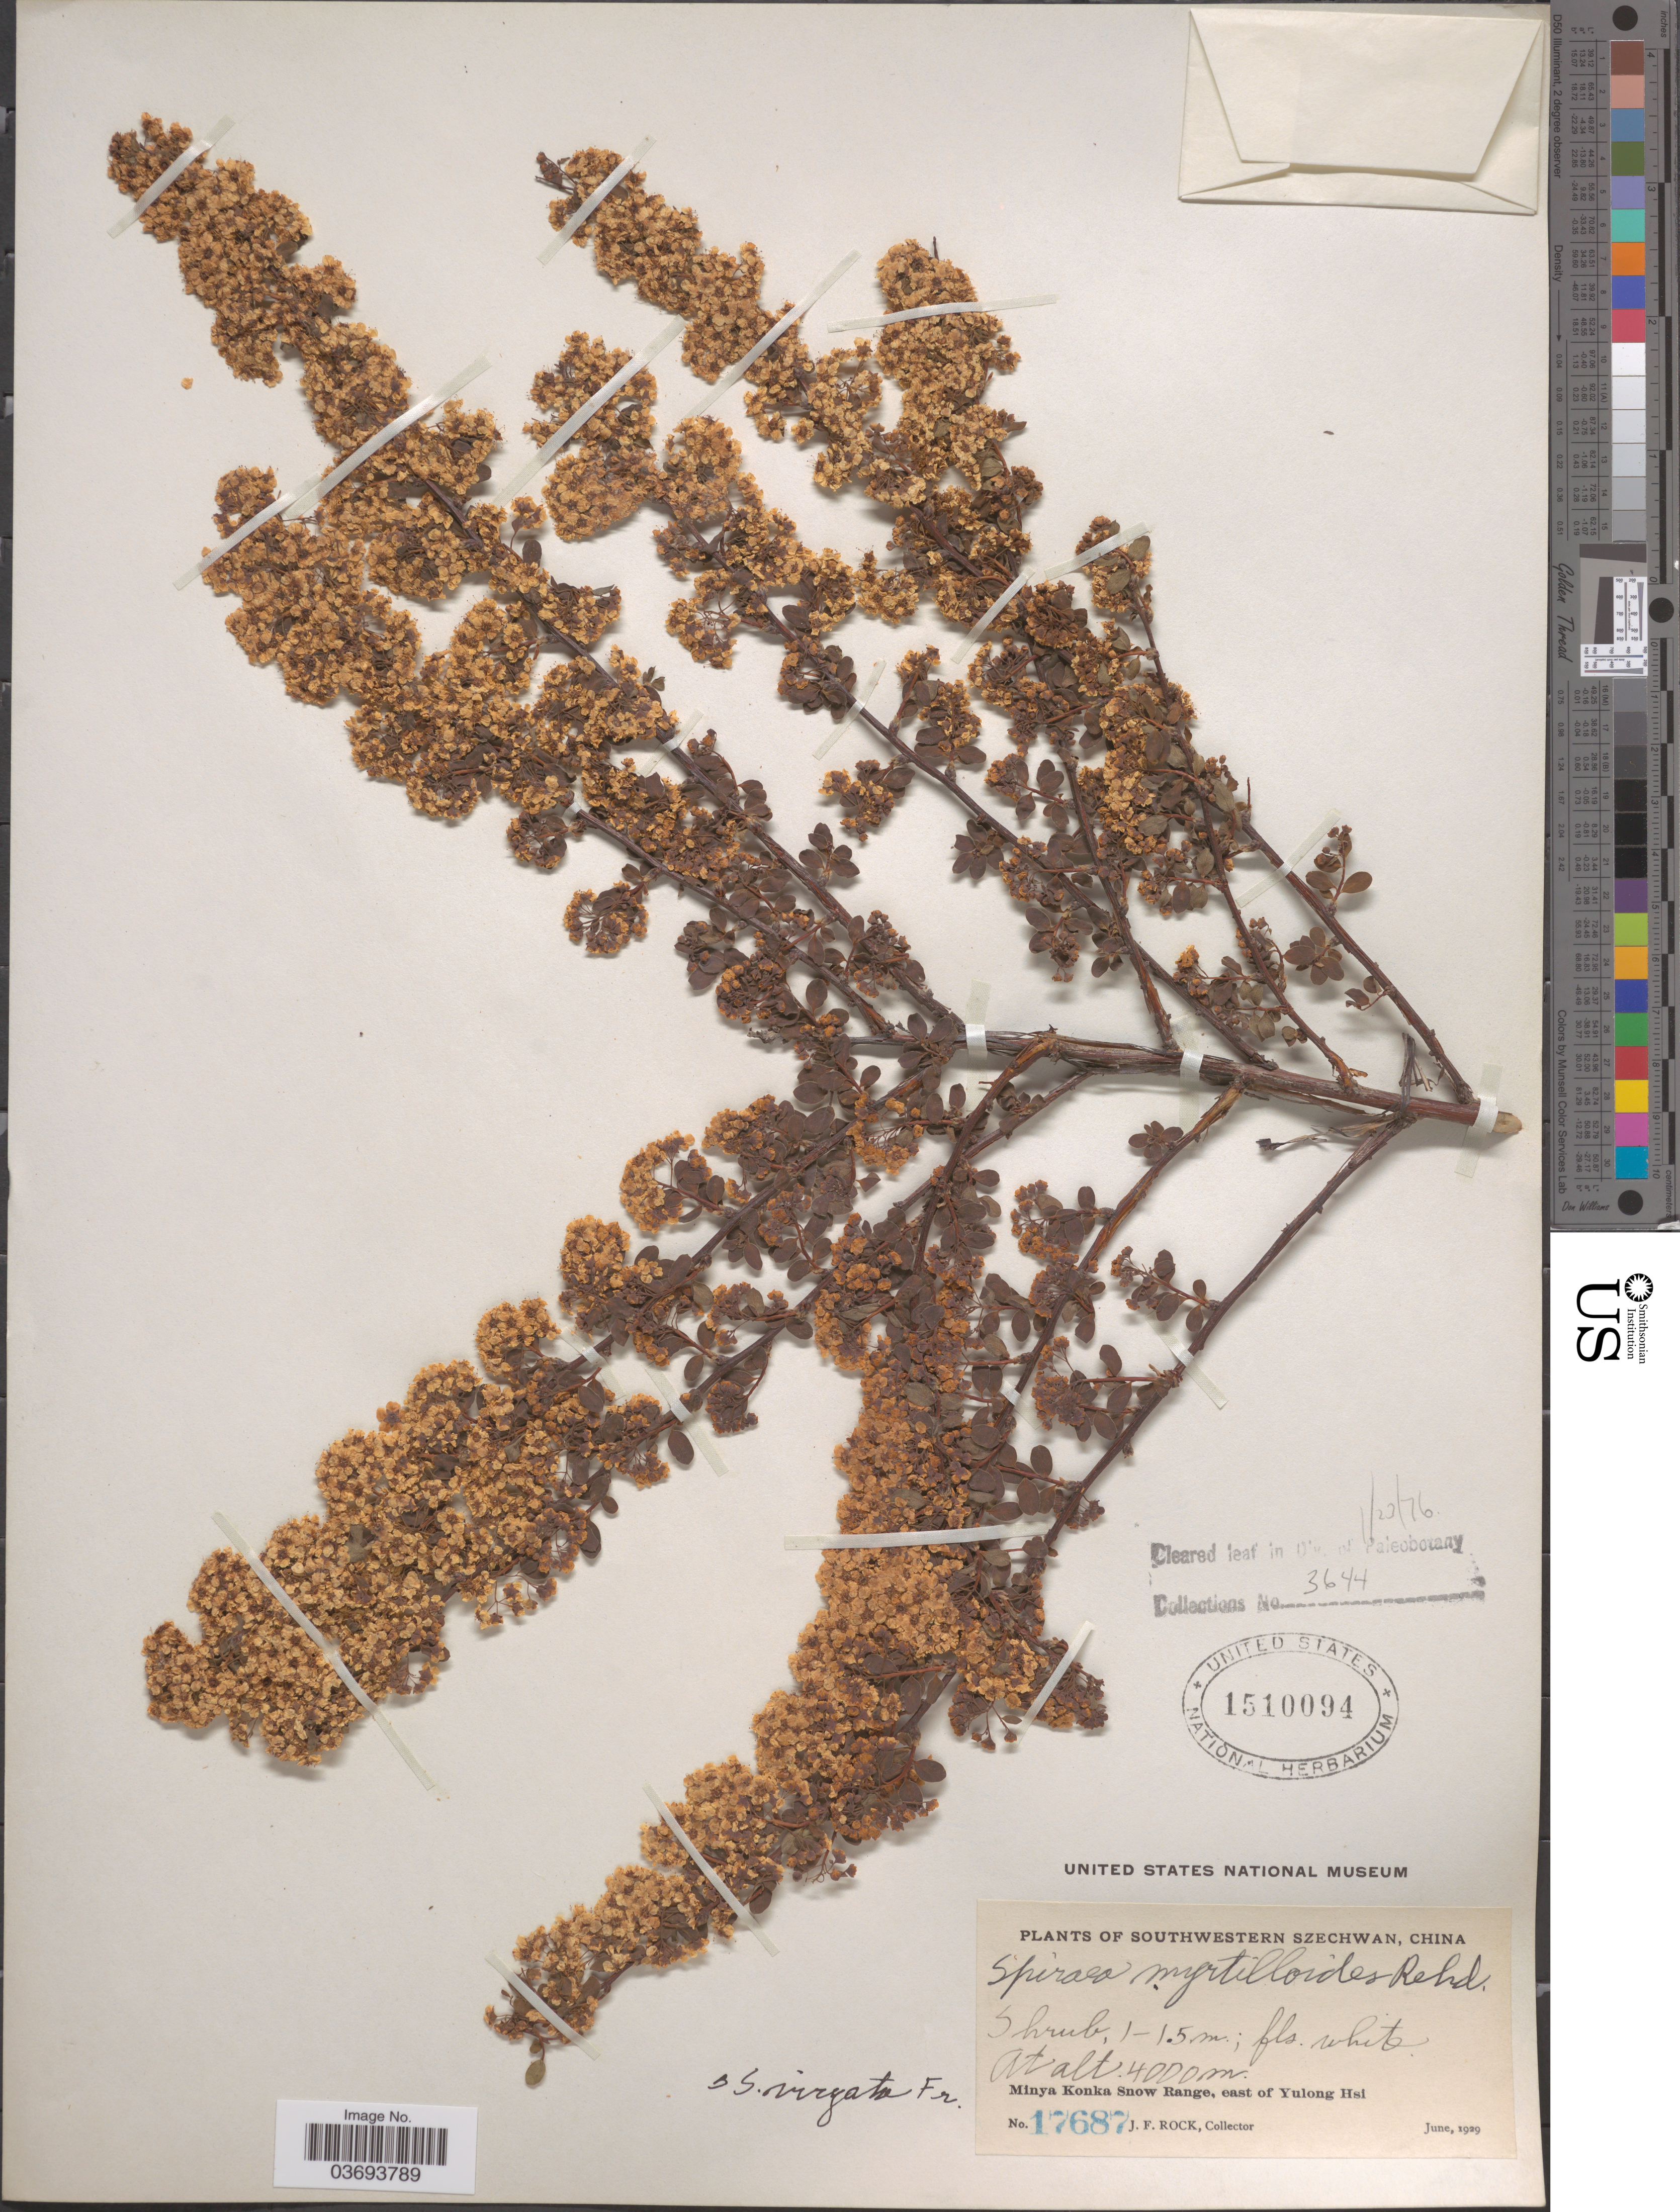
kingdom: Plantae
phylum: Tracheophyta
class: Magnoliopsida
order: Rosales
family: Rosaceae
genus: Spiraea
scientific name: Spiraea virgata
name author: Franch.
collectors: J. Rock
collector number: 17687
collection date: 1929-06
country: China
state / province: Sichuan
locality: Soutwestern Szechwan. Minya Konko Snow Range, east of Yulong Hsi.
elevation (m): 4000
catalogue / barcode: US 1510094